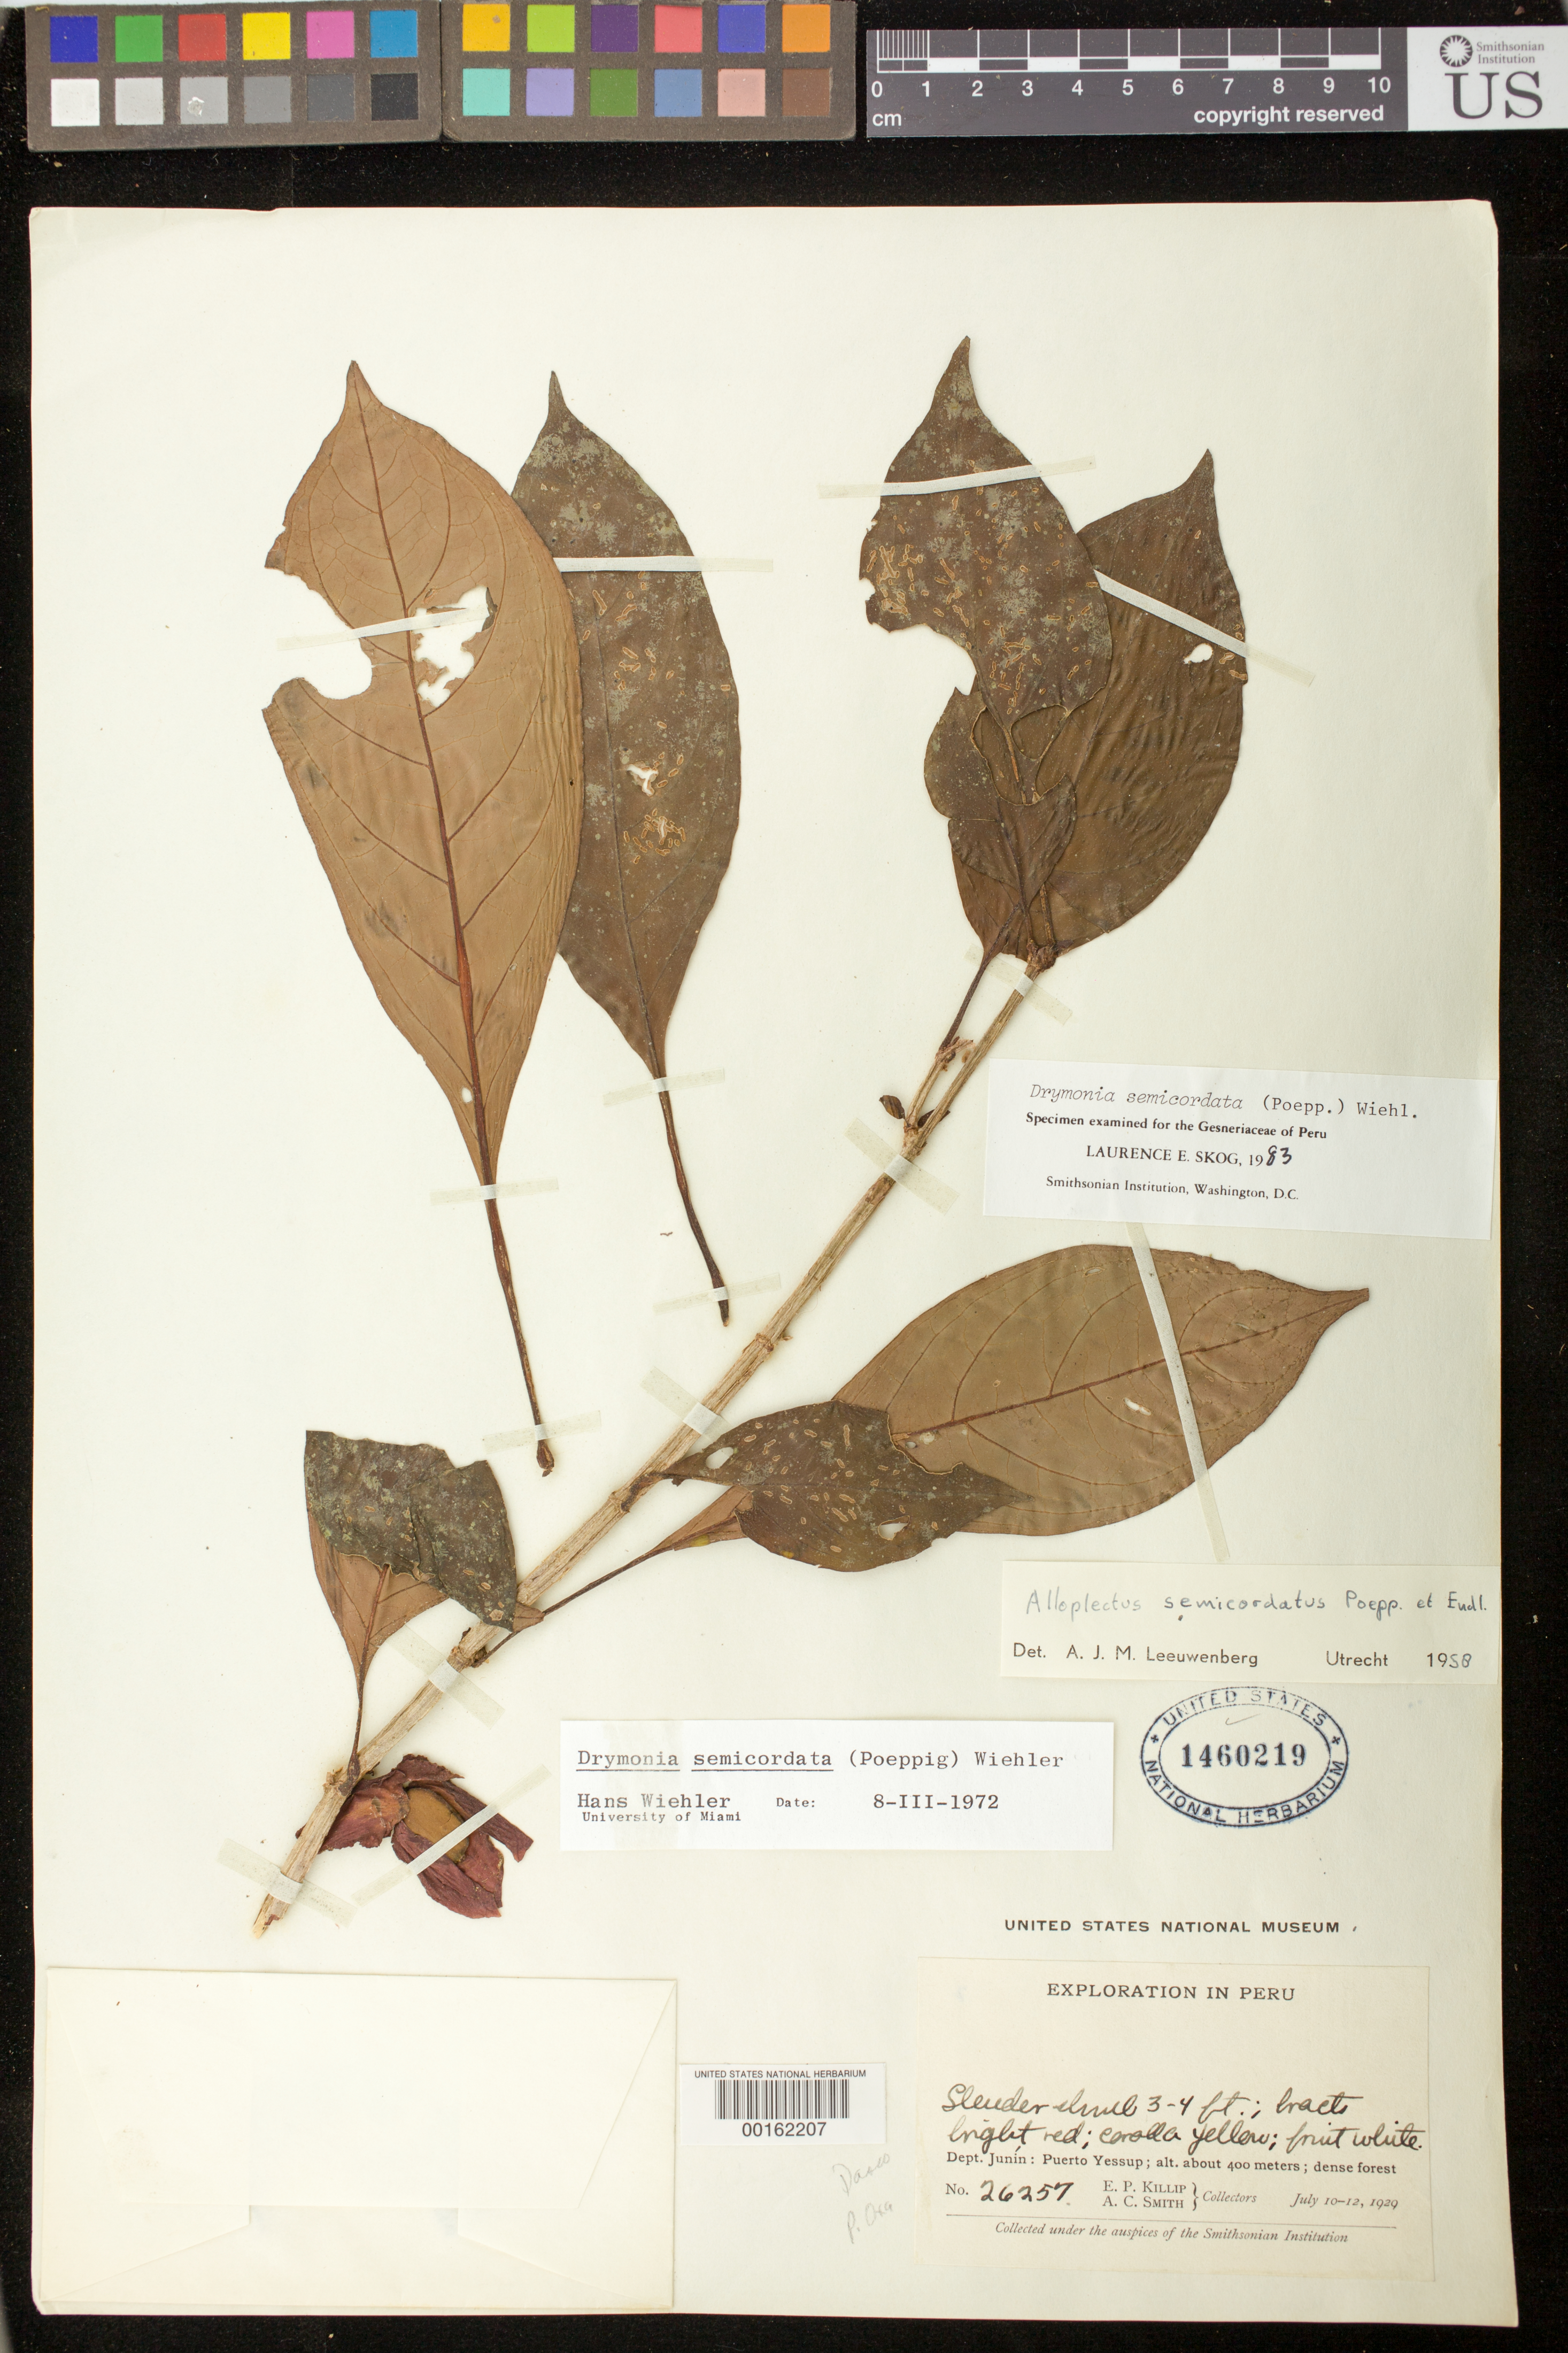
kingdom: Plantae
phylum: Tracheophyta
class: Magnoliopsida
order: Lamiales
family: Gesneriaceae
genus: Drymonia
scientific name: Drymonia semicordata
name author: (Poepp.) Wiehler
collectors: E. P. Killip & A. C. Smith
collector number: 26257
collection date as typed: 10-12 Jul 1929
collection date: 1929-07-10/1929-07-12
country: Peru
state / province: Pasco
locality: Junín.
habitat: Dense forest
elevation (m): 400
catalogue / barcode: US 1460219